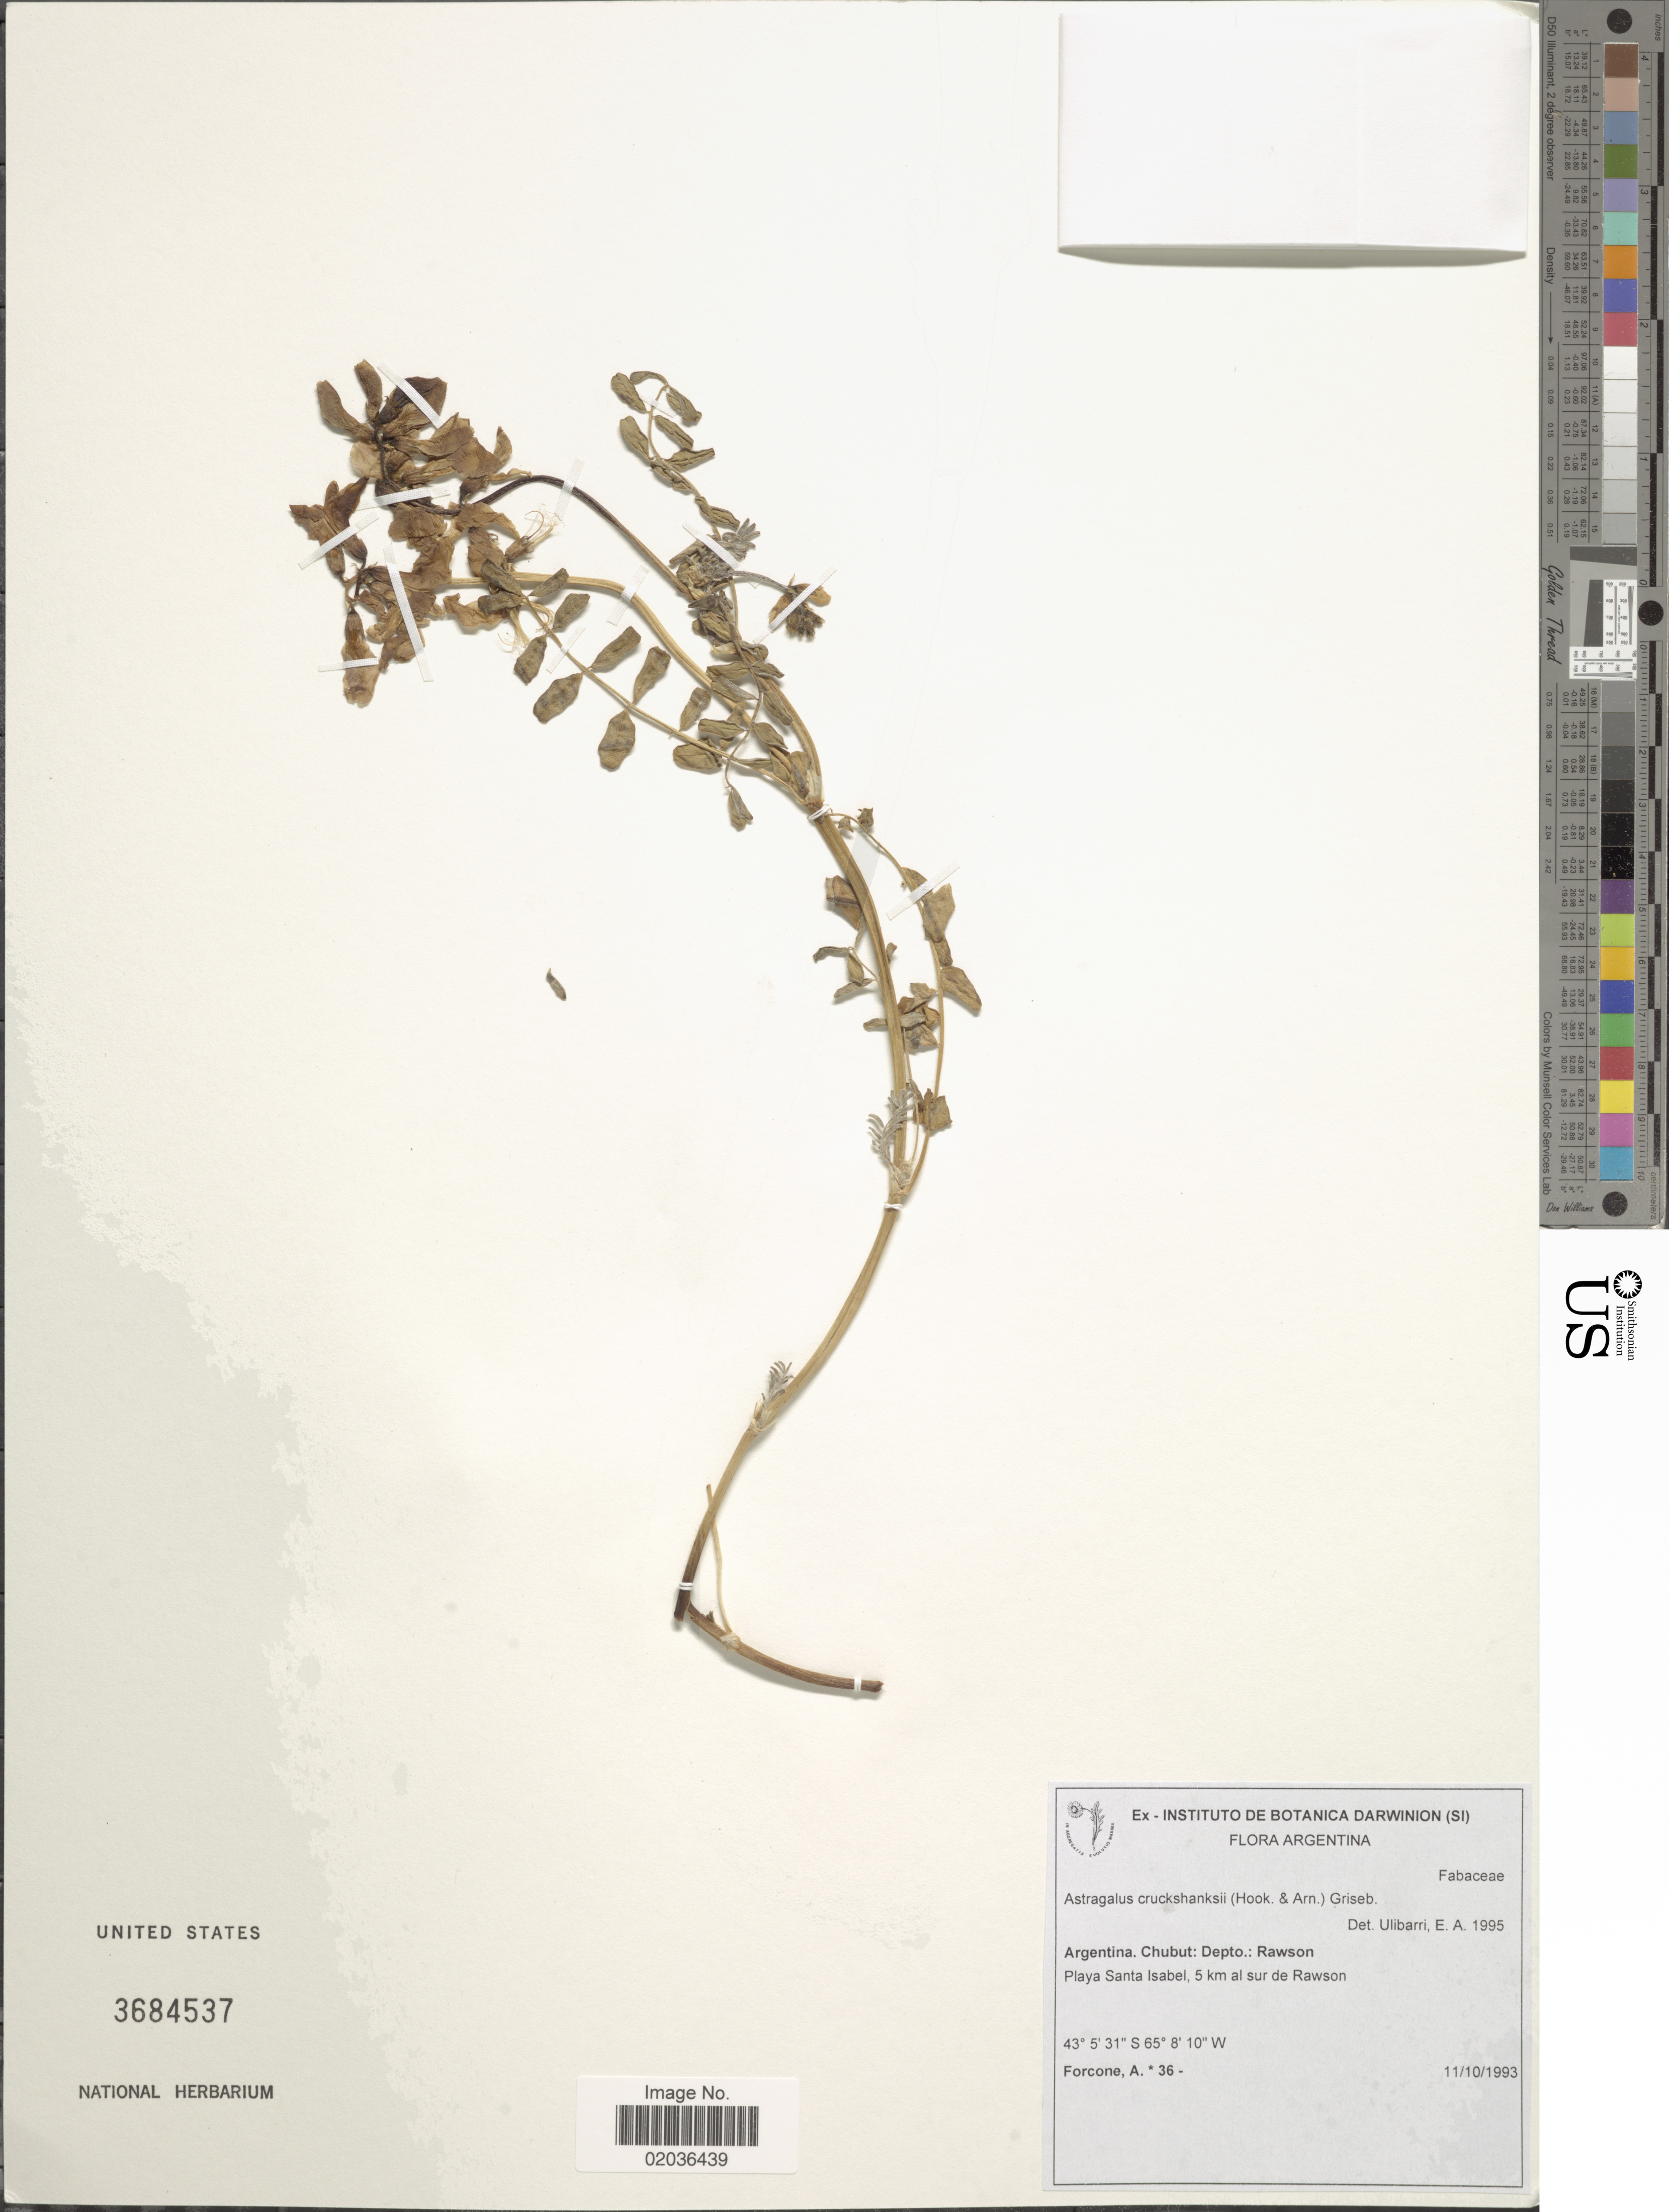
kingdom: Plantae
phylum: Tracheophyta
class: Magnoliopsida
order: Fabales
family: Fabaceae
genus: Astragalus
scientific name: Astragalus cruckshanksii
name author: (Hook. & Arn.) Griseb.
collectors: A. Forcone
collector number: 36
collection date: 1993-10-11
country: Argentina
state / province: Chubut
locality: Depto.: Rawson. Playa Santa Isabel, 5 km al sur de Rawson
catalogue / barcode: US 3684537